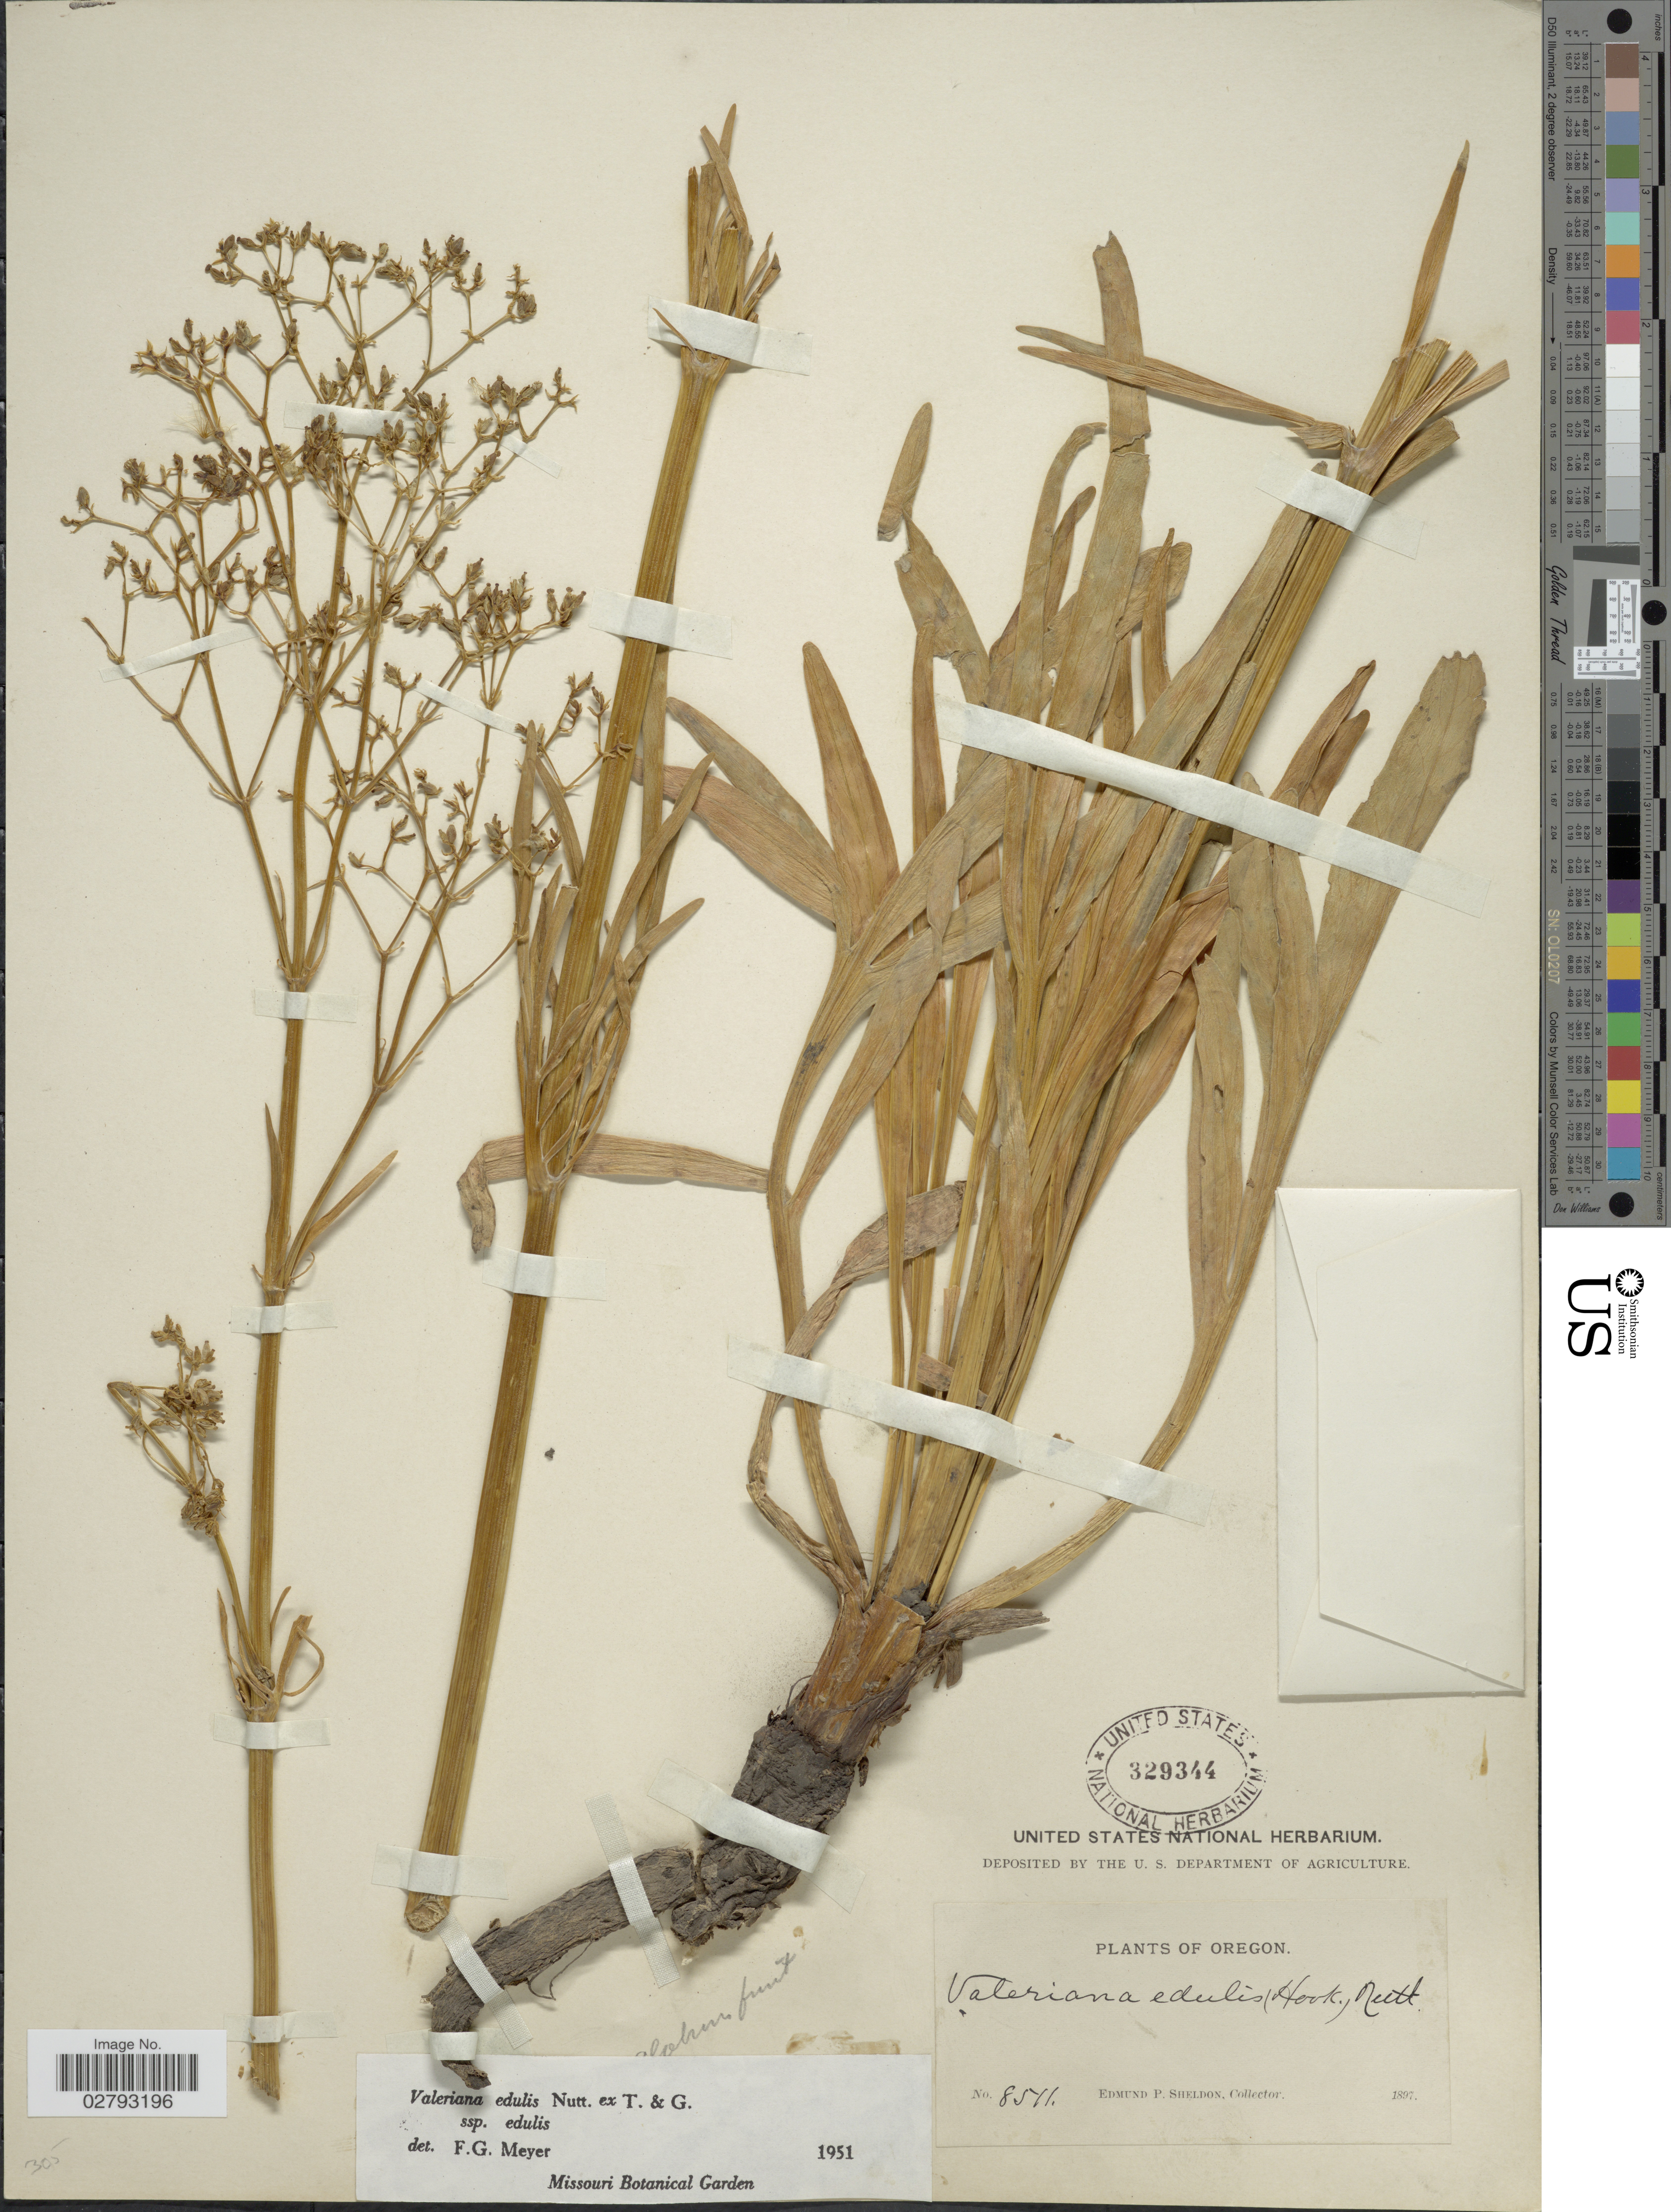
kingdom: Plantae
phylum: Tracheophyta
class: Magnoliopsida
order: Dipsacales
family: Caprifoliaceae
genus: Valeriana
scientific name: Valeriana edulis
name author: Nutt.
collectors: E. P. Sheldon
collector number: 8511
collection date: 1897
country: United States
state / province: Oregon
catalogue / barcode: US 329344